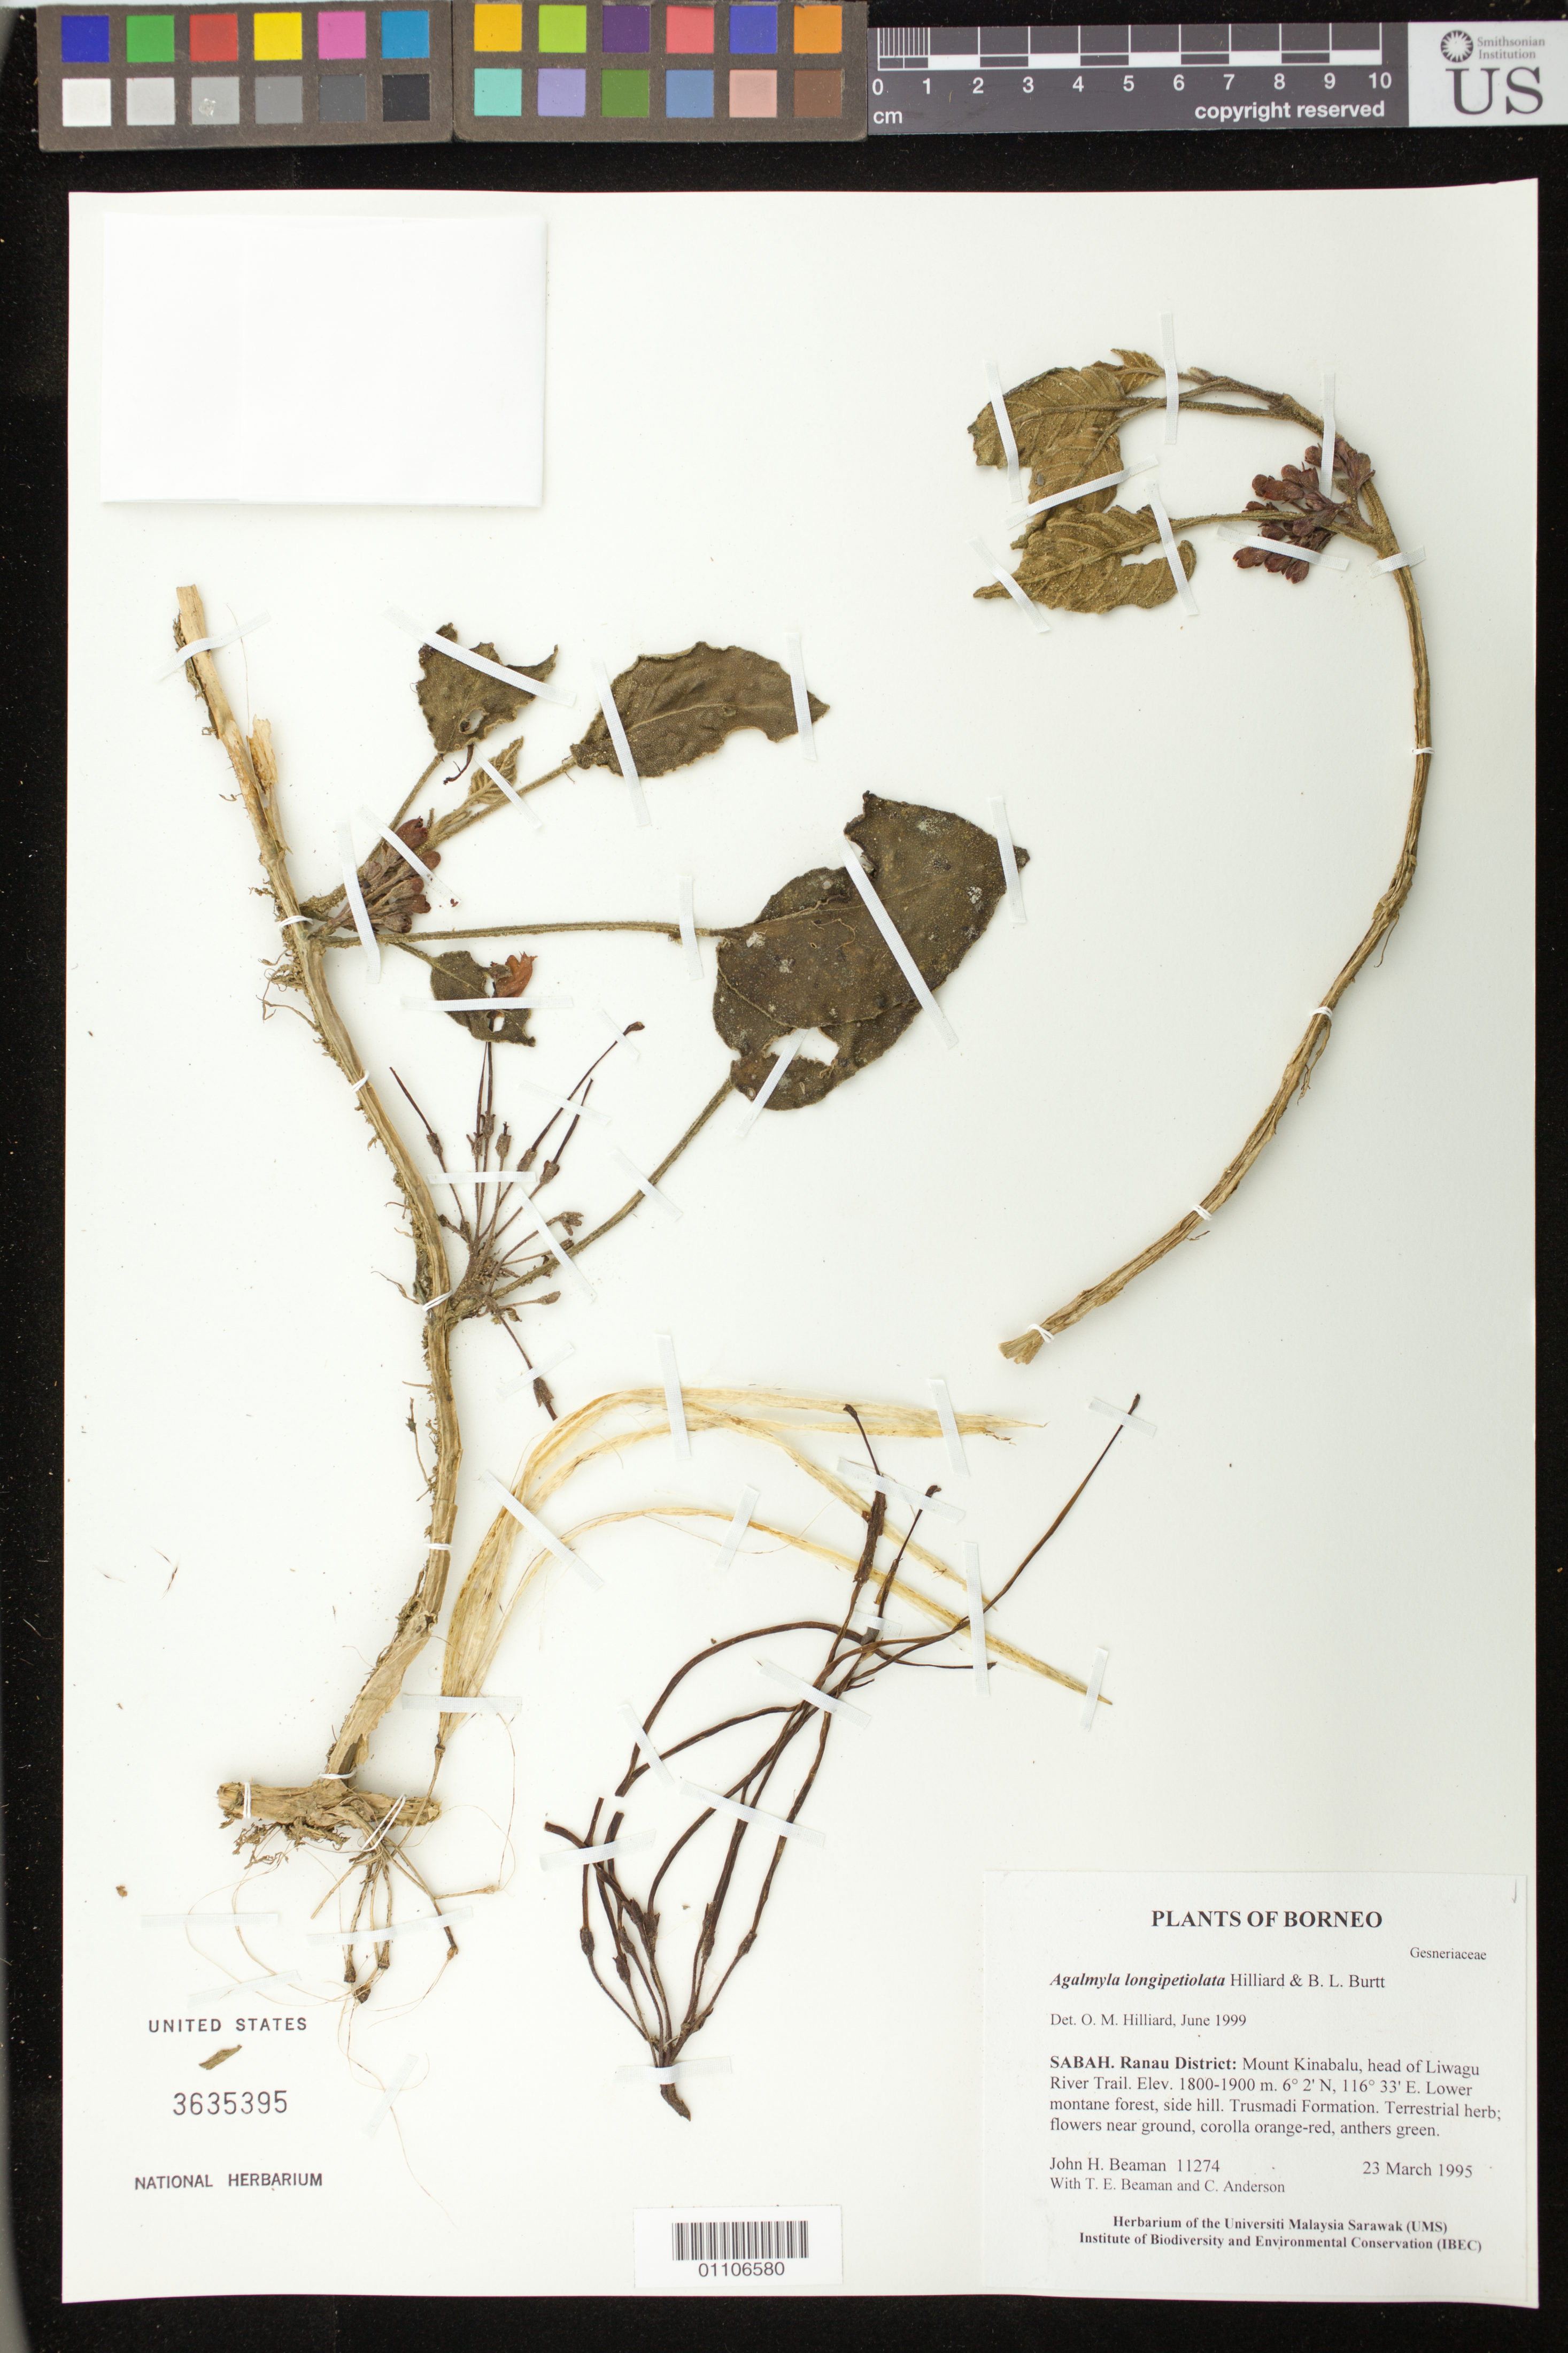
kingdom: Plantae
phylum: Tracheophyta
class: Magnoliopsida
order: Lamiales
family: Gesneriaceae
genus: Agalmyla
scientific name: Agalmyla longipetiolata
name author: Hilliard & B.L. Burtt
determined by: Hilliard, O. M.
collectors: J. H. Beaman, T. E. Beaman & C. Anderson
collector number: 11274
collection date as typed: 23 Mar 1995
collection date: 1995-03-23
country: Malaysia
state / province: Sabah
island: Borneo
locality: Ranau District: Mount Kinabalu, head of Liwagu River Trail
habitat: Lower montane forest, side hill; Trusmadi Formation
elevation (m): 1800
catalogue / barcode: US 3635395